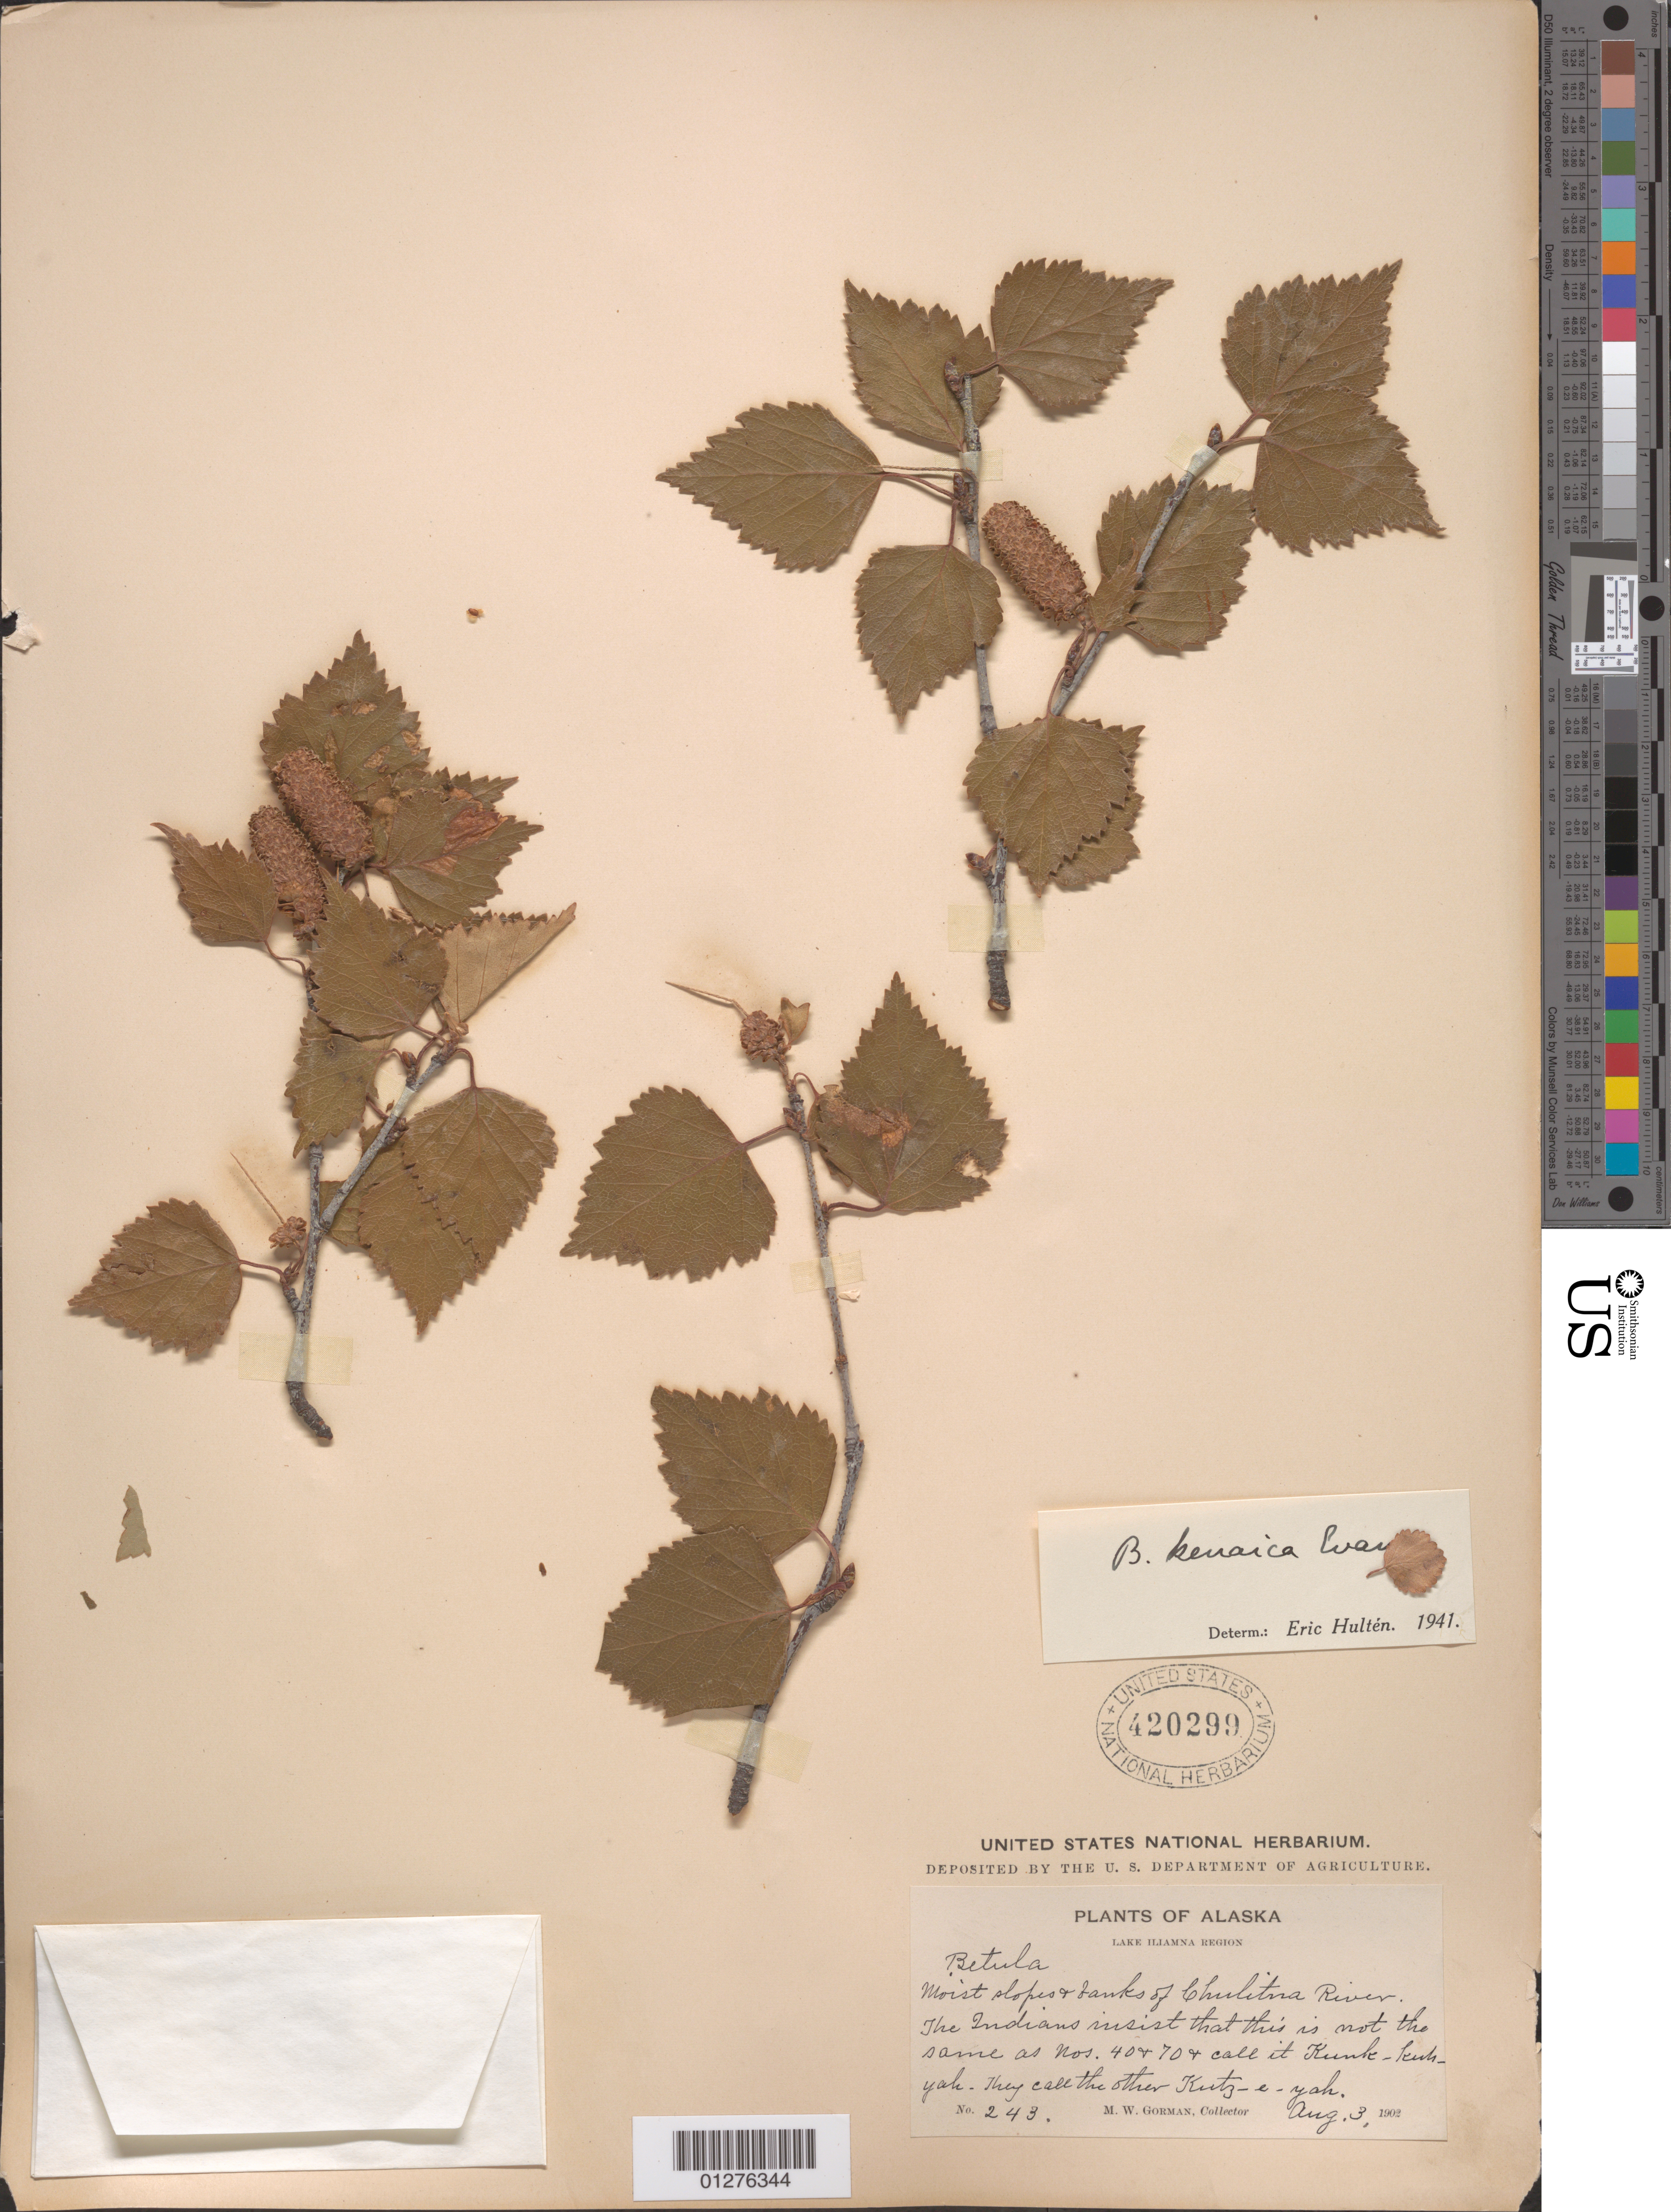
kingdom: Plantae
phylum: Tracheophyta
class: Magnoliopsida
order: Fagales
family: Betulaceae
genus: Betula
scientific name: Betula kenaica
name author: W.H. Evans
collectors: M. W. Gorman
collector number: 243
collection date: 1902-08-03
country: United States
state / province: Alaska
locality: Banks of Chulitna River.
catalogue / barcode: US 420299